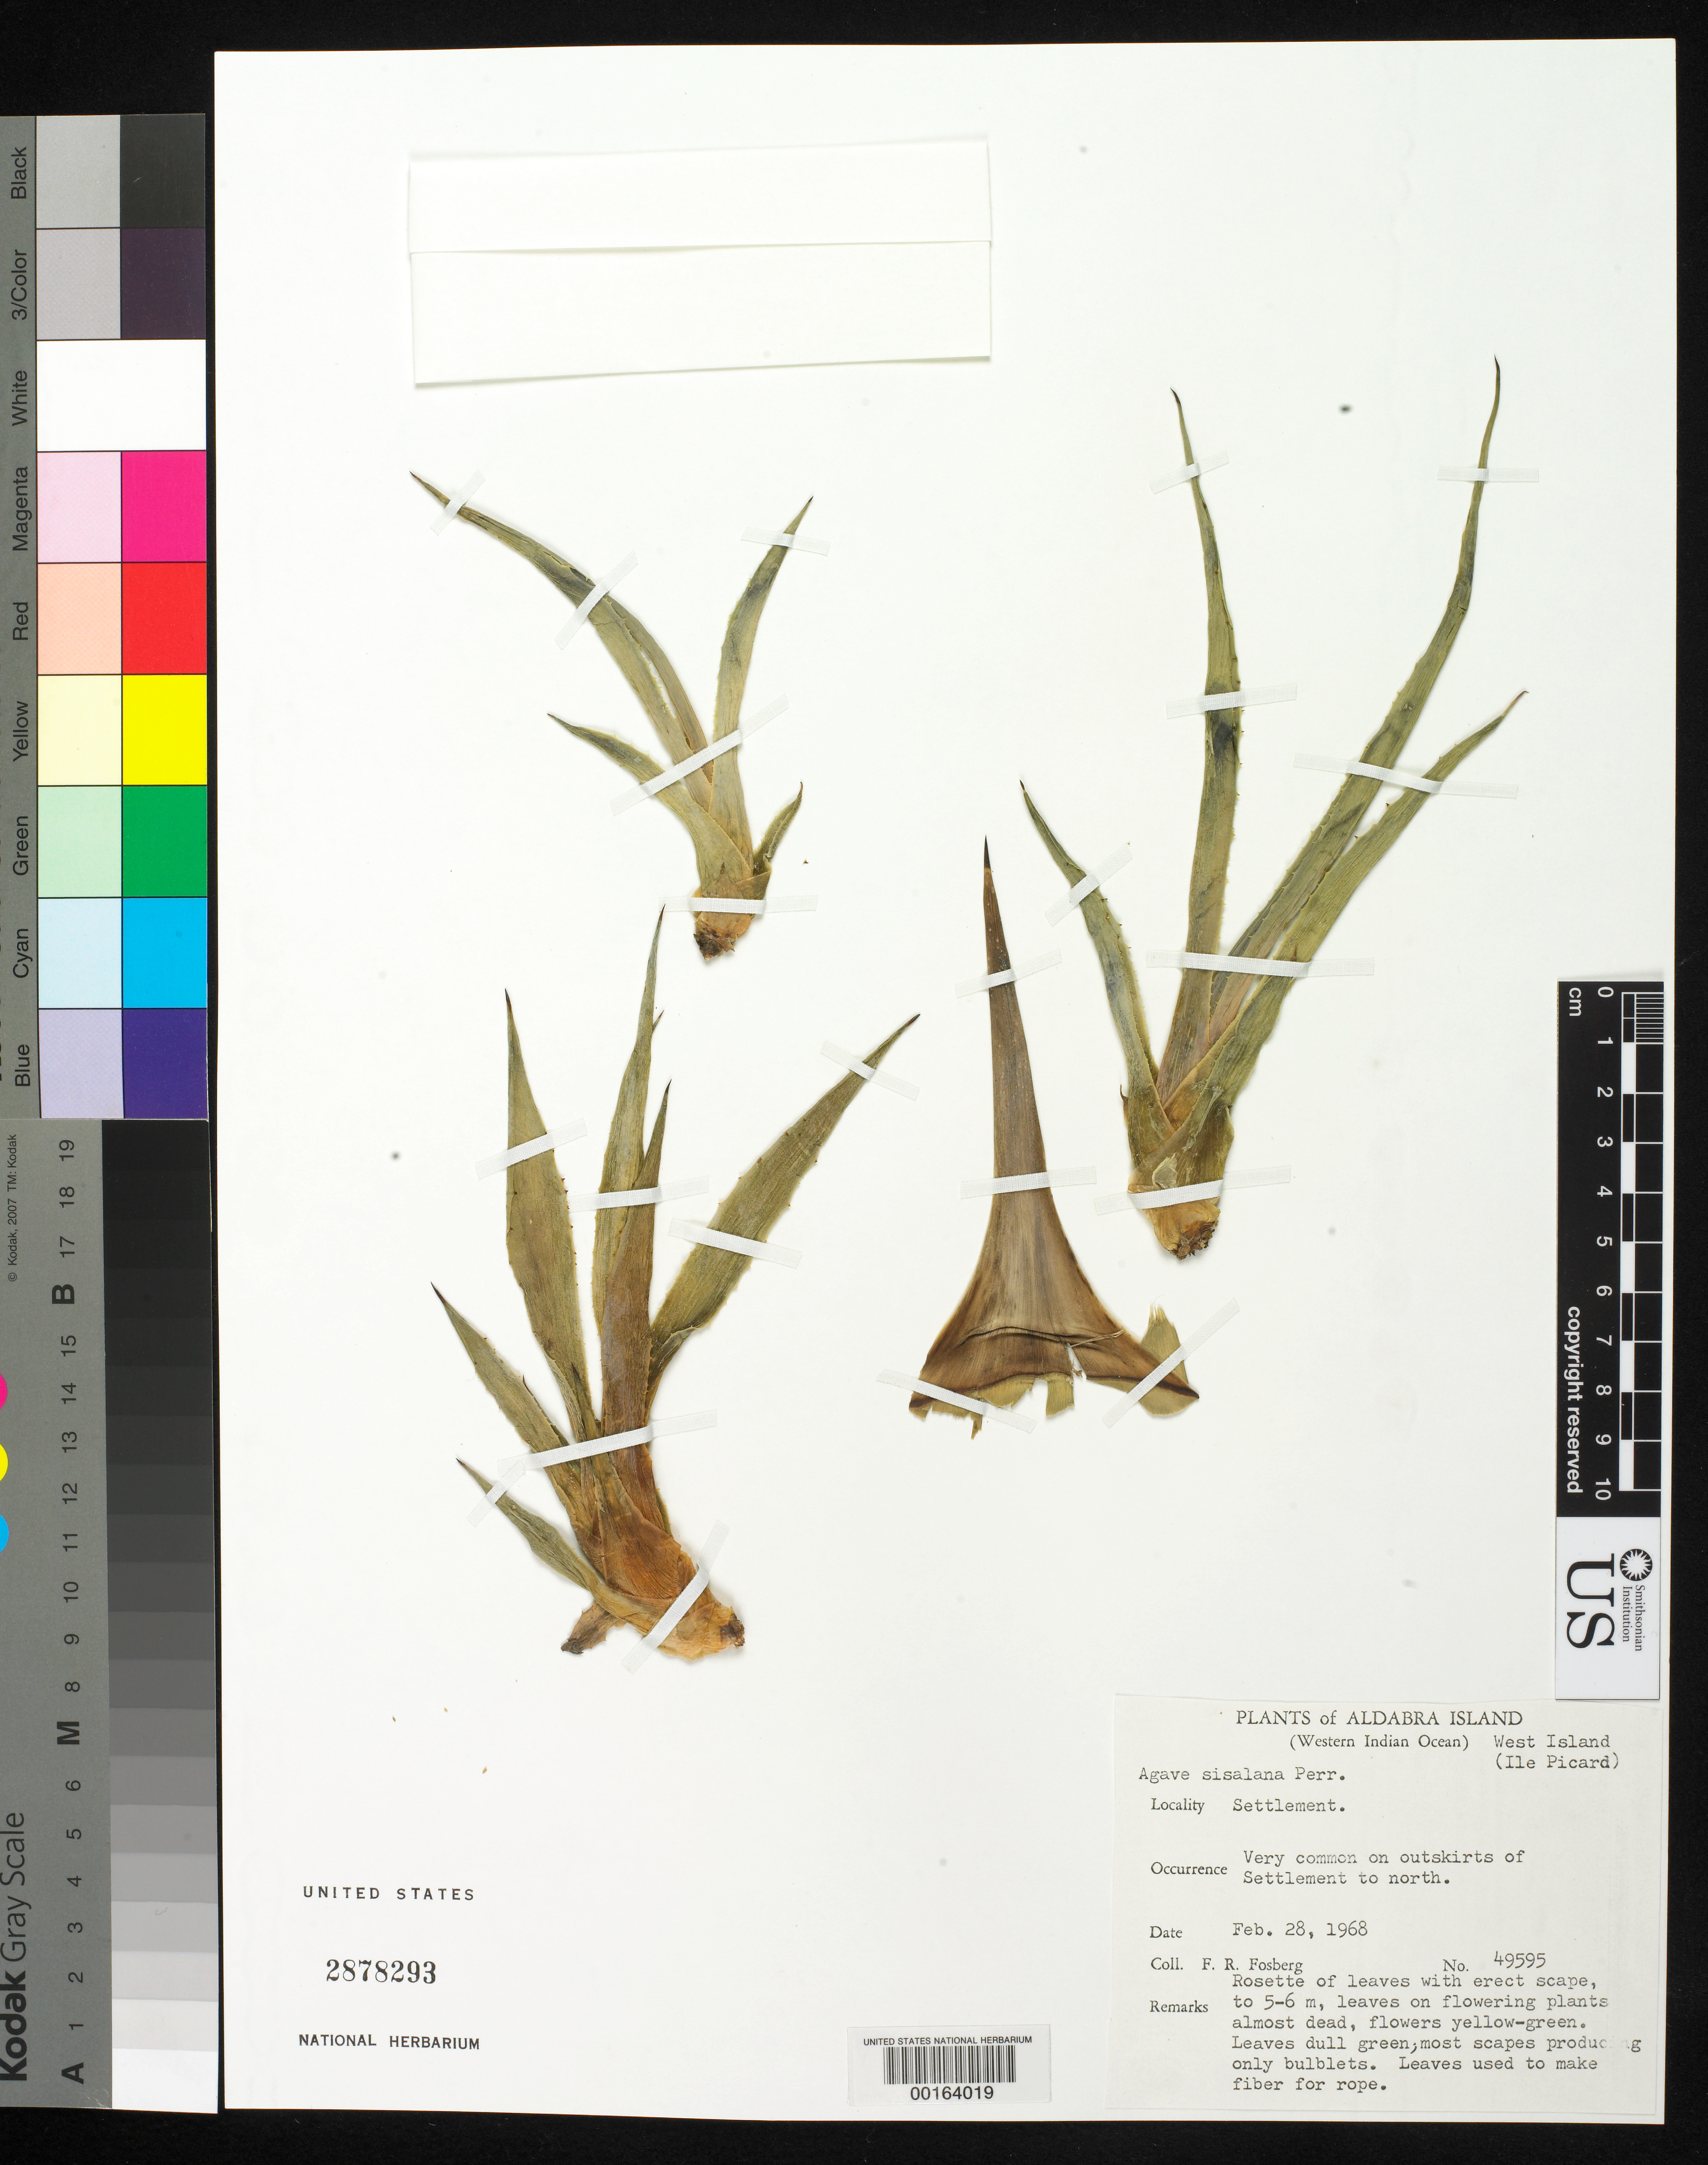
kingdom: Plantae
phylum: Tracheophyta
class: Liliopsida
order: Asparagales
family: Asparagaceae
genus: Agave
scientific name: Agave sisalana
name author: Perrine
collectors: F. R. Fosberg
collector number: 49595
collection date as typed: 28 Feb 1968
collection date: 1968-02-28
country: Seychelles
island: Aldabra Atoll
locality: West Islet (Ile Picard), settlement. [West Island is part of Aldabra Island (Atoll).]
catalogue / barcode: US 2878293